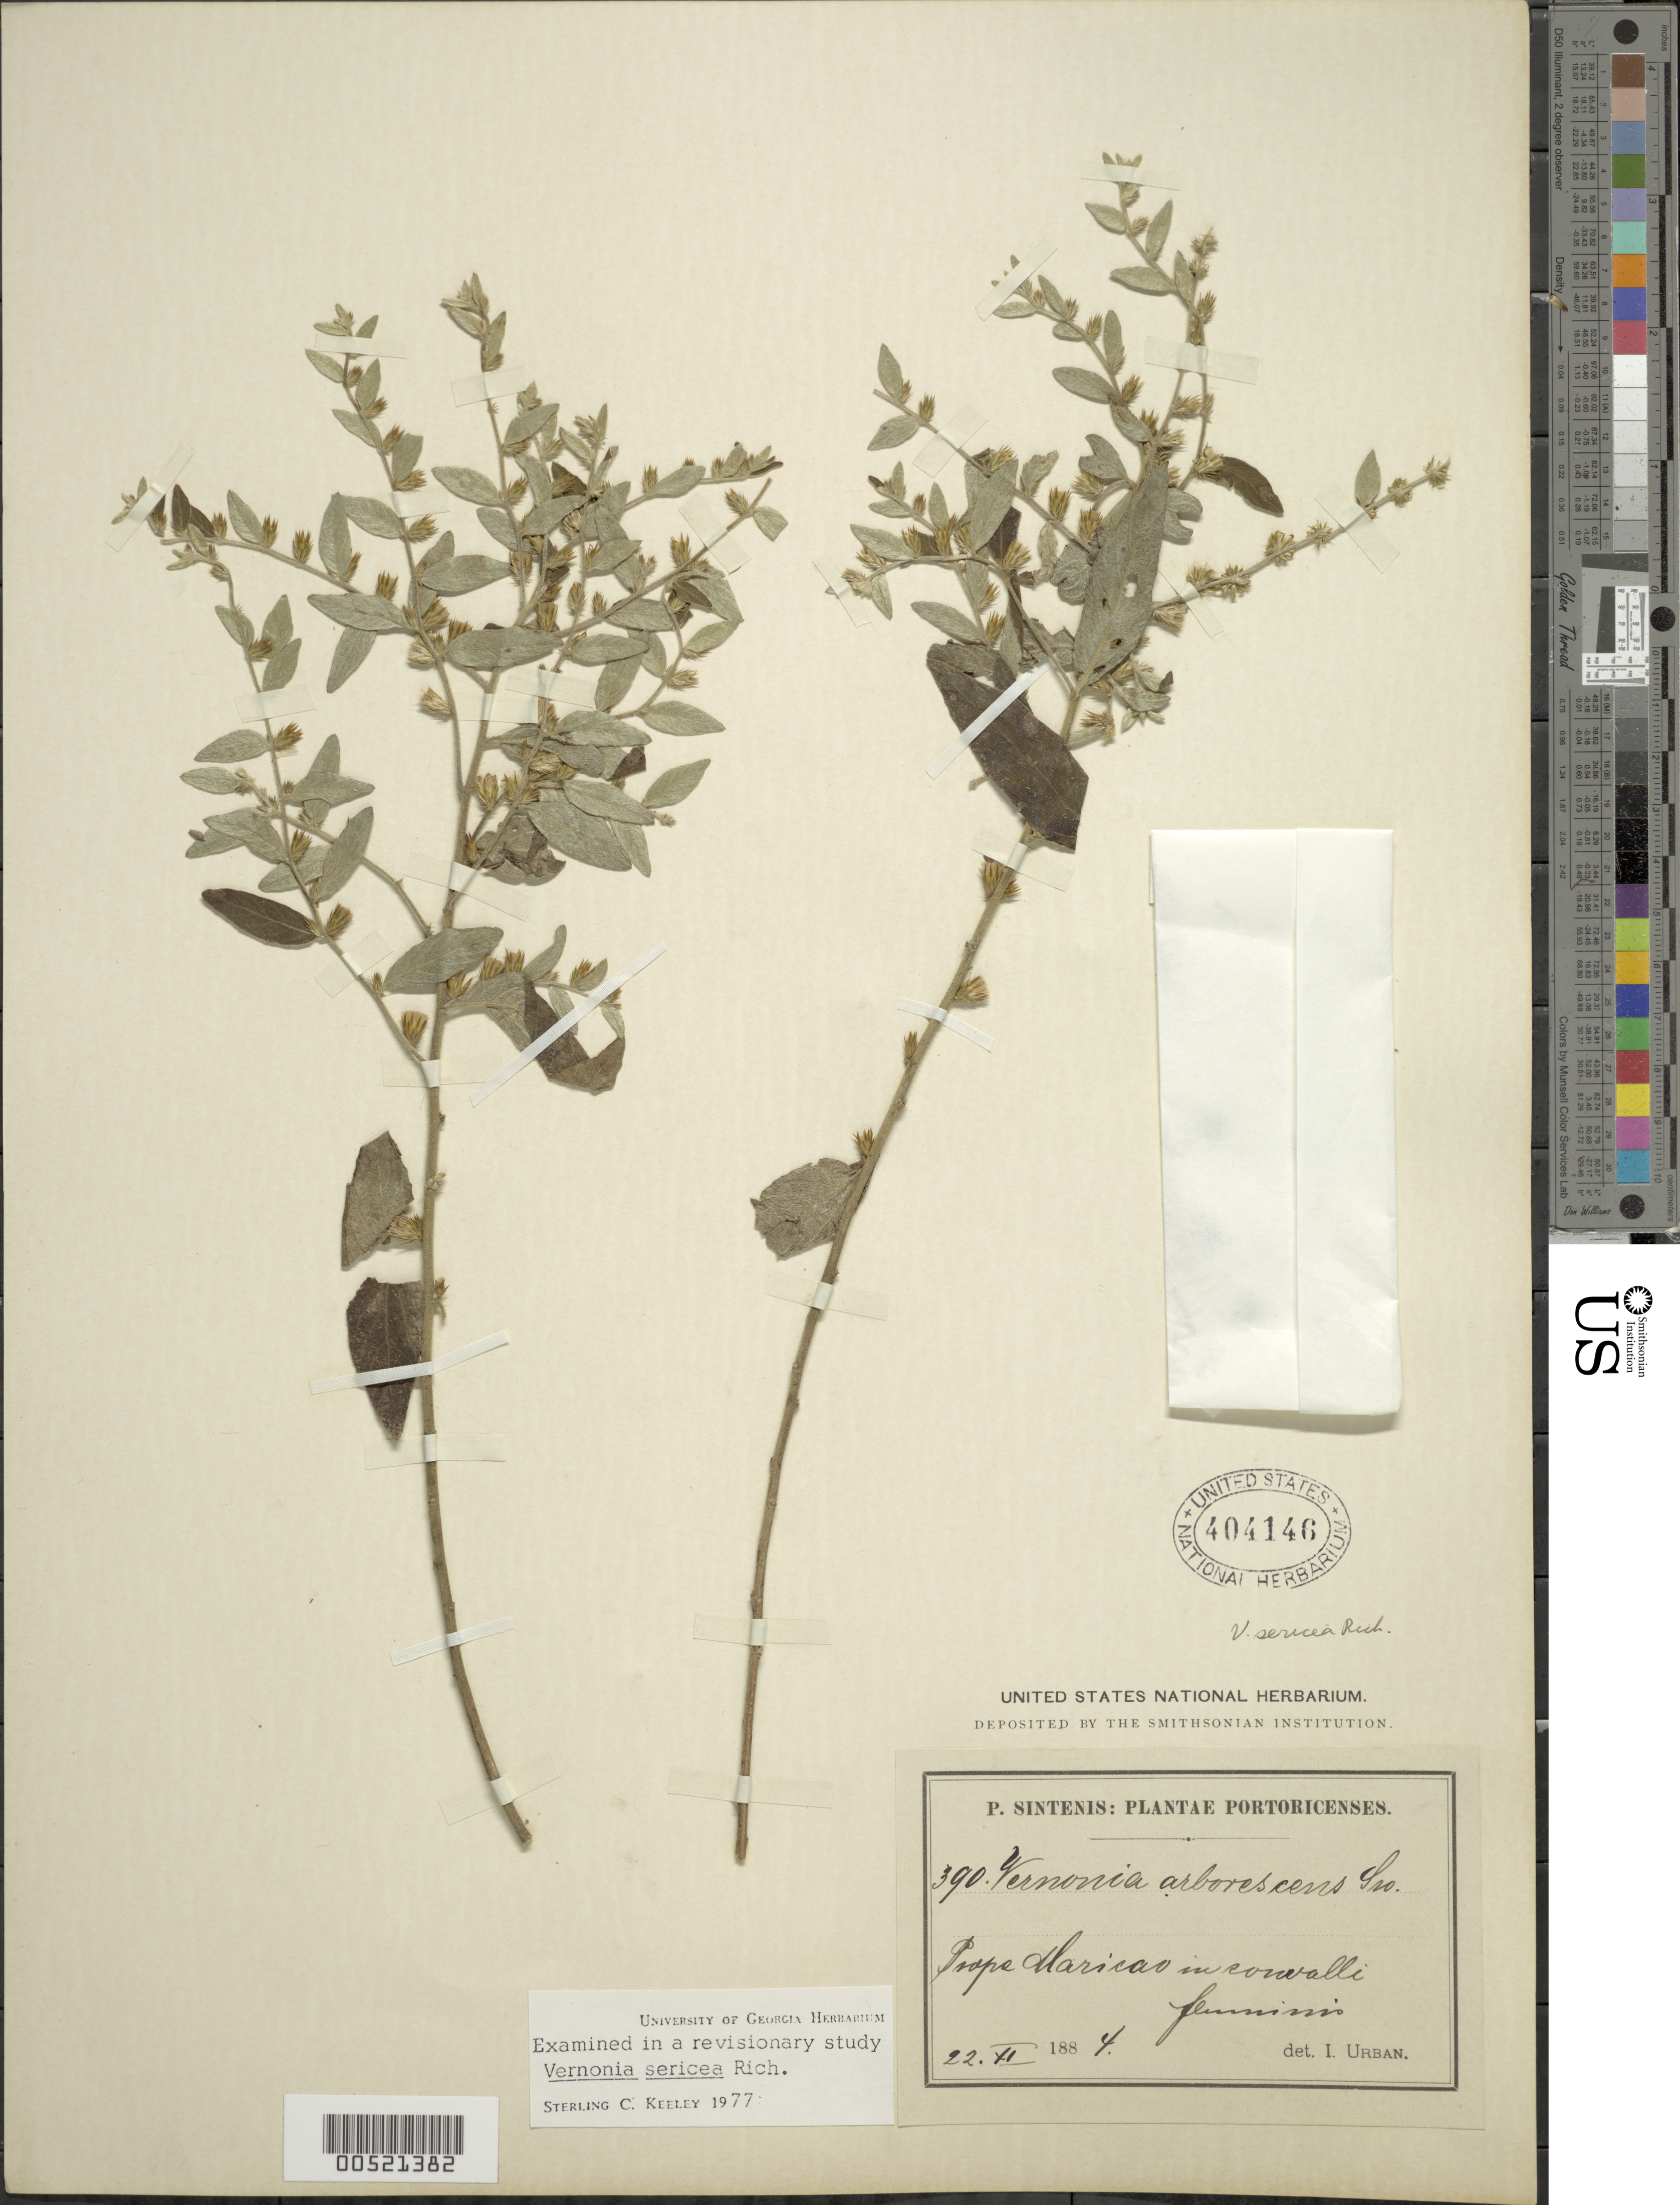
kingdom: Plantae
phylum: Tracheophyta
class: Magnoliopsida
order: Asterales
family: Asteraceae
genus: Lepidaploa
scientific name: Lepidaploa sericea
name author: (Rich.) H. Rob.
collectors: P. Sintenis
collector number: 390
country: Puerto Rico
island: Greater Antilles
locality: close to Maricao, along river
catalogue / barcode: US 404146